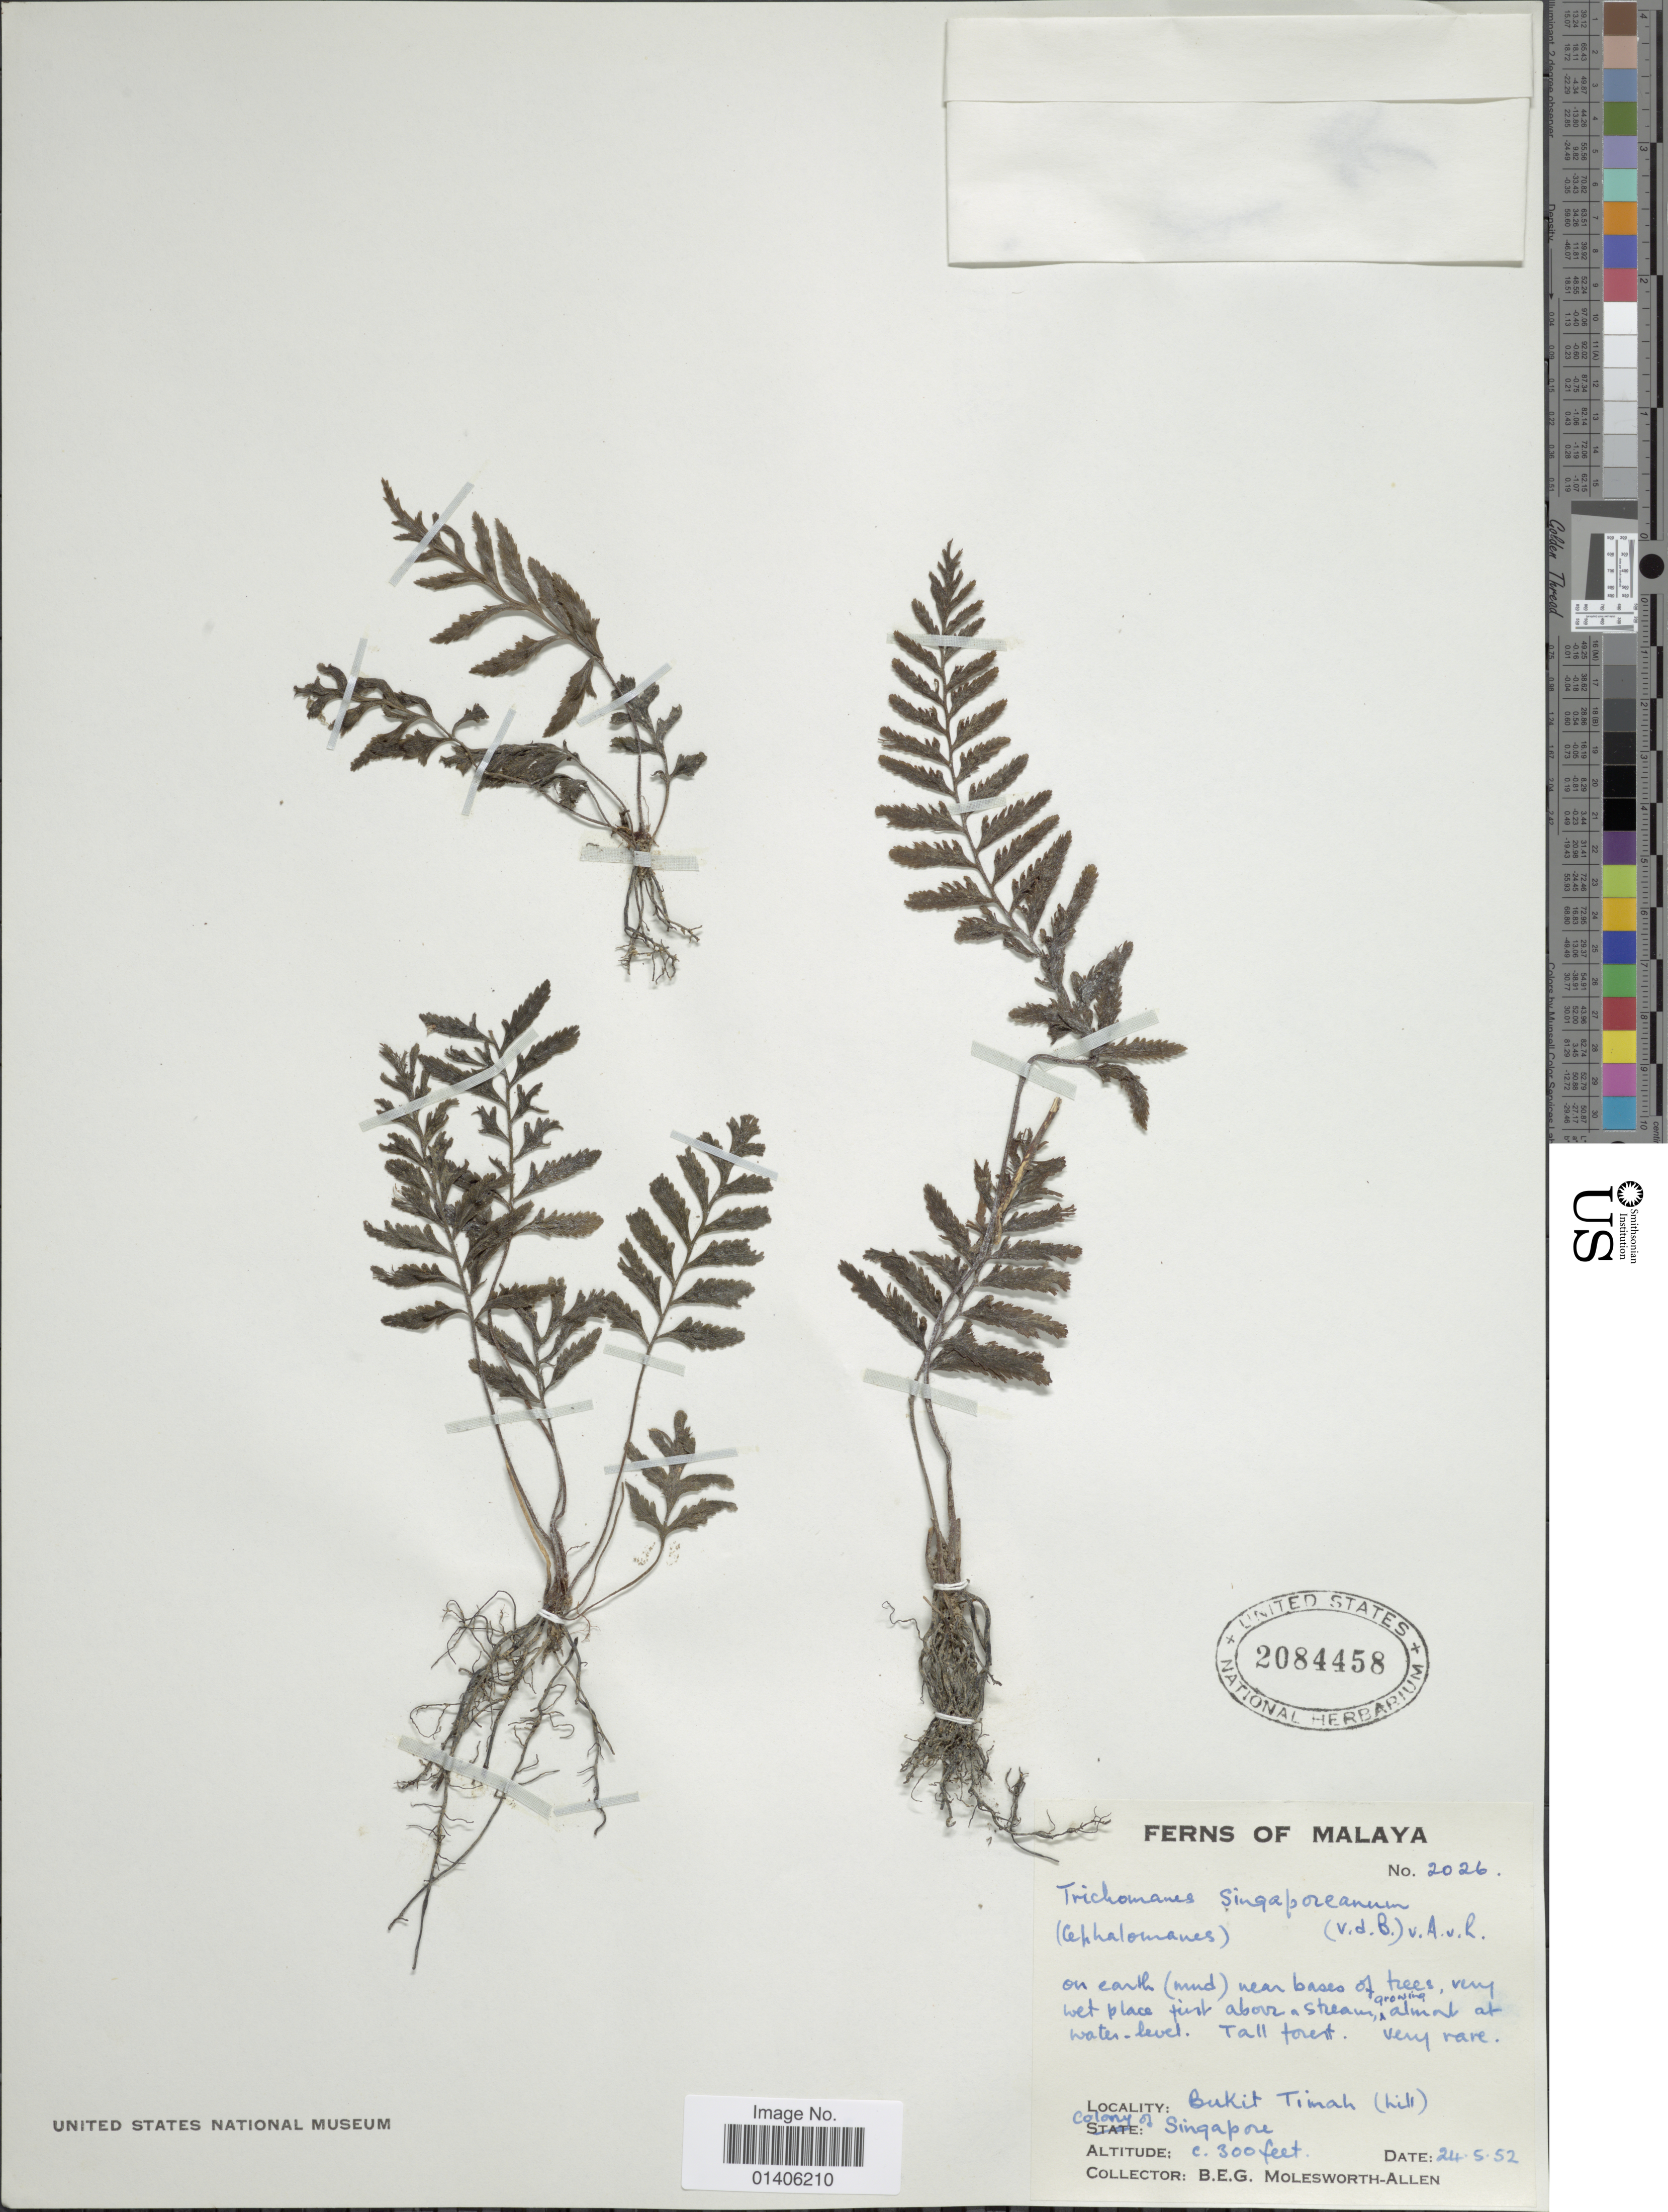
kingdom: Plantae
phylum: Tracheophyta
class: Polypodiopsida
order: Hymenophyllales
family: Hymenophyllaceae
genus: Cephalomanes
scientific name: Cephalomanes singaporianum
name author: Bosch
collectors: B. E. G. Molesworth-Allen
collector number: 2026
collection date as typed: Transcribed d/m/y: 24/5/52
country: Singapore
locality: Malaya, on earth (mnd) near bases of trees, Bukit Timah (hill), Colony of Singapore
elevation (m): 914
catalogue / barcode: US 2084458